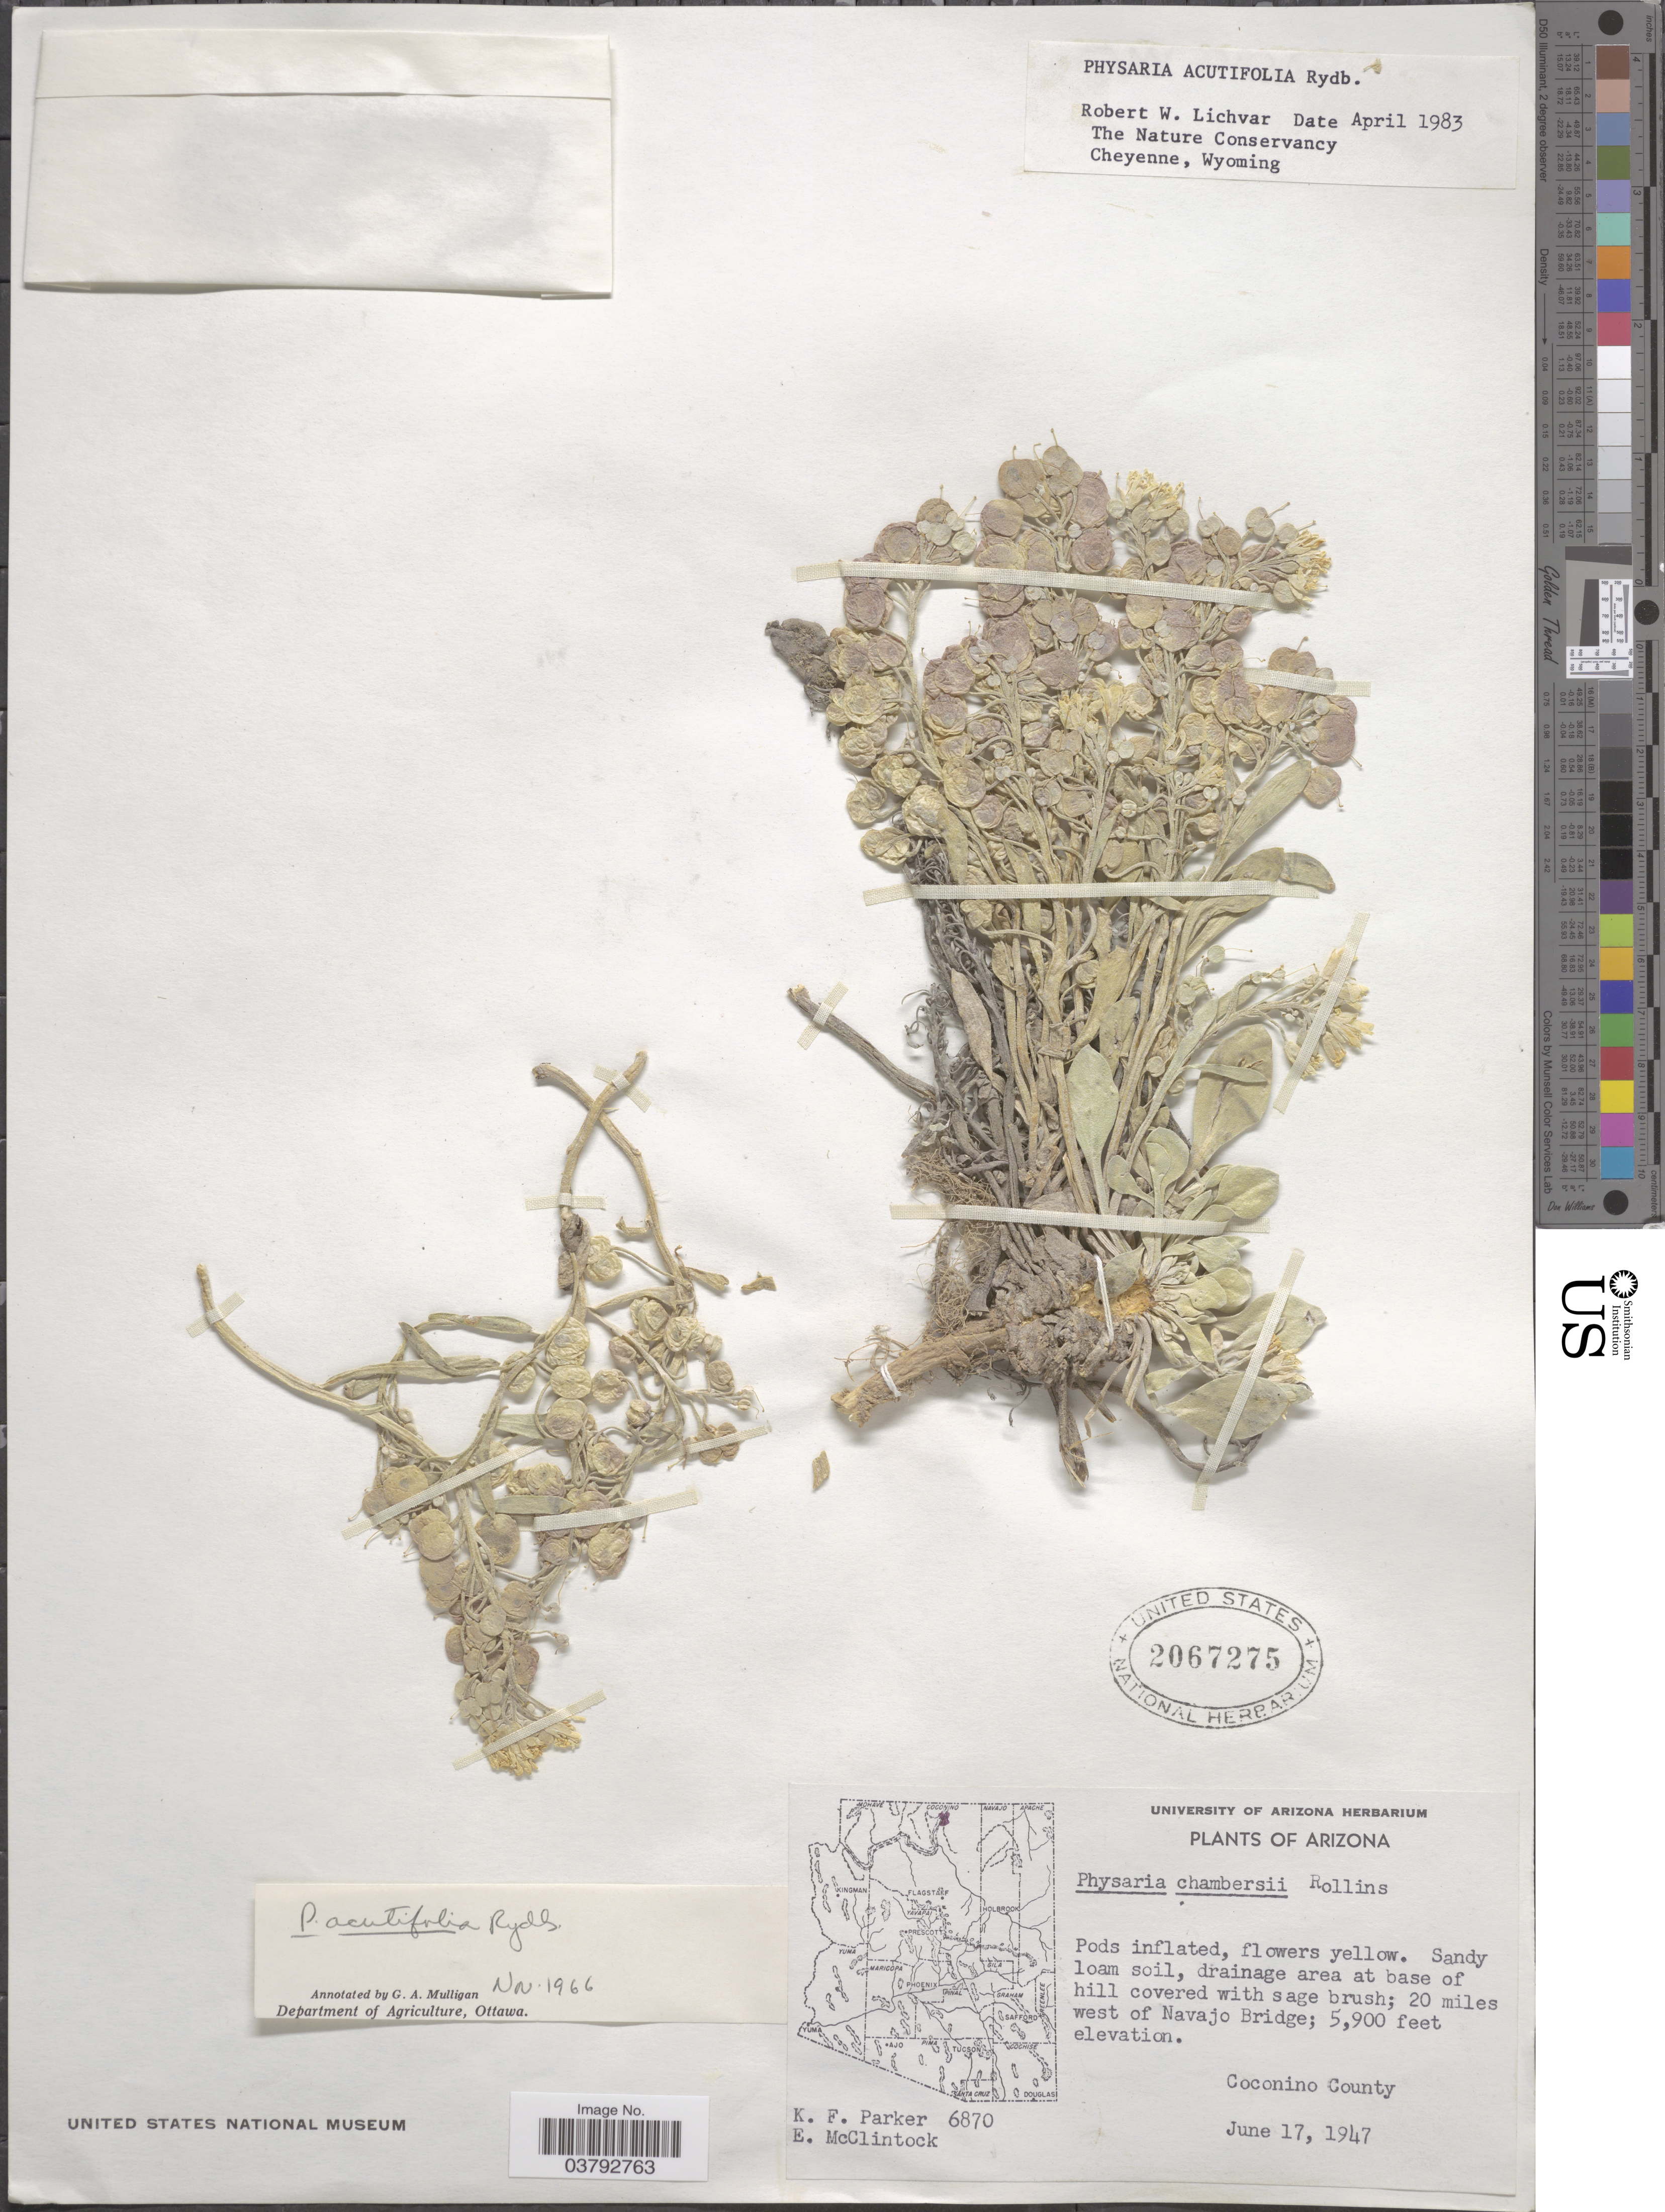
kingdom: Plantae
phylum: Tracheophyta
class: Magnoliopsida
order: Brassicales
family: Brassicaceae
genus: Physaria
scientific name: Physaria acutifolia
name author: Rydb.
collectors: K. F. Parker & E. McClintock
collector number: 6870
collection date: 1947-06-17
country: United States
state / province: Arizona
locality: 20 miles west of Navajo Bridge. Coconino County.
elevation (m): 1798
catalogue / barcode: US 2067275